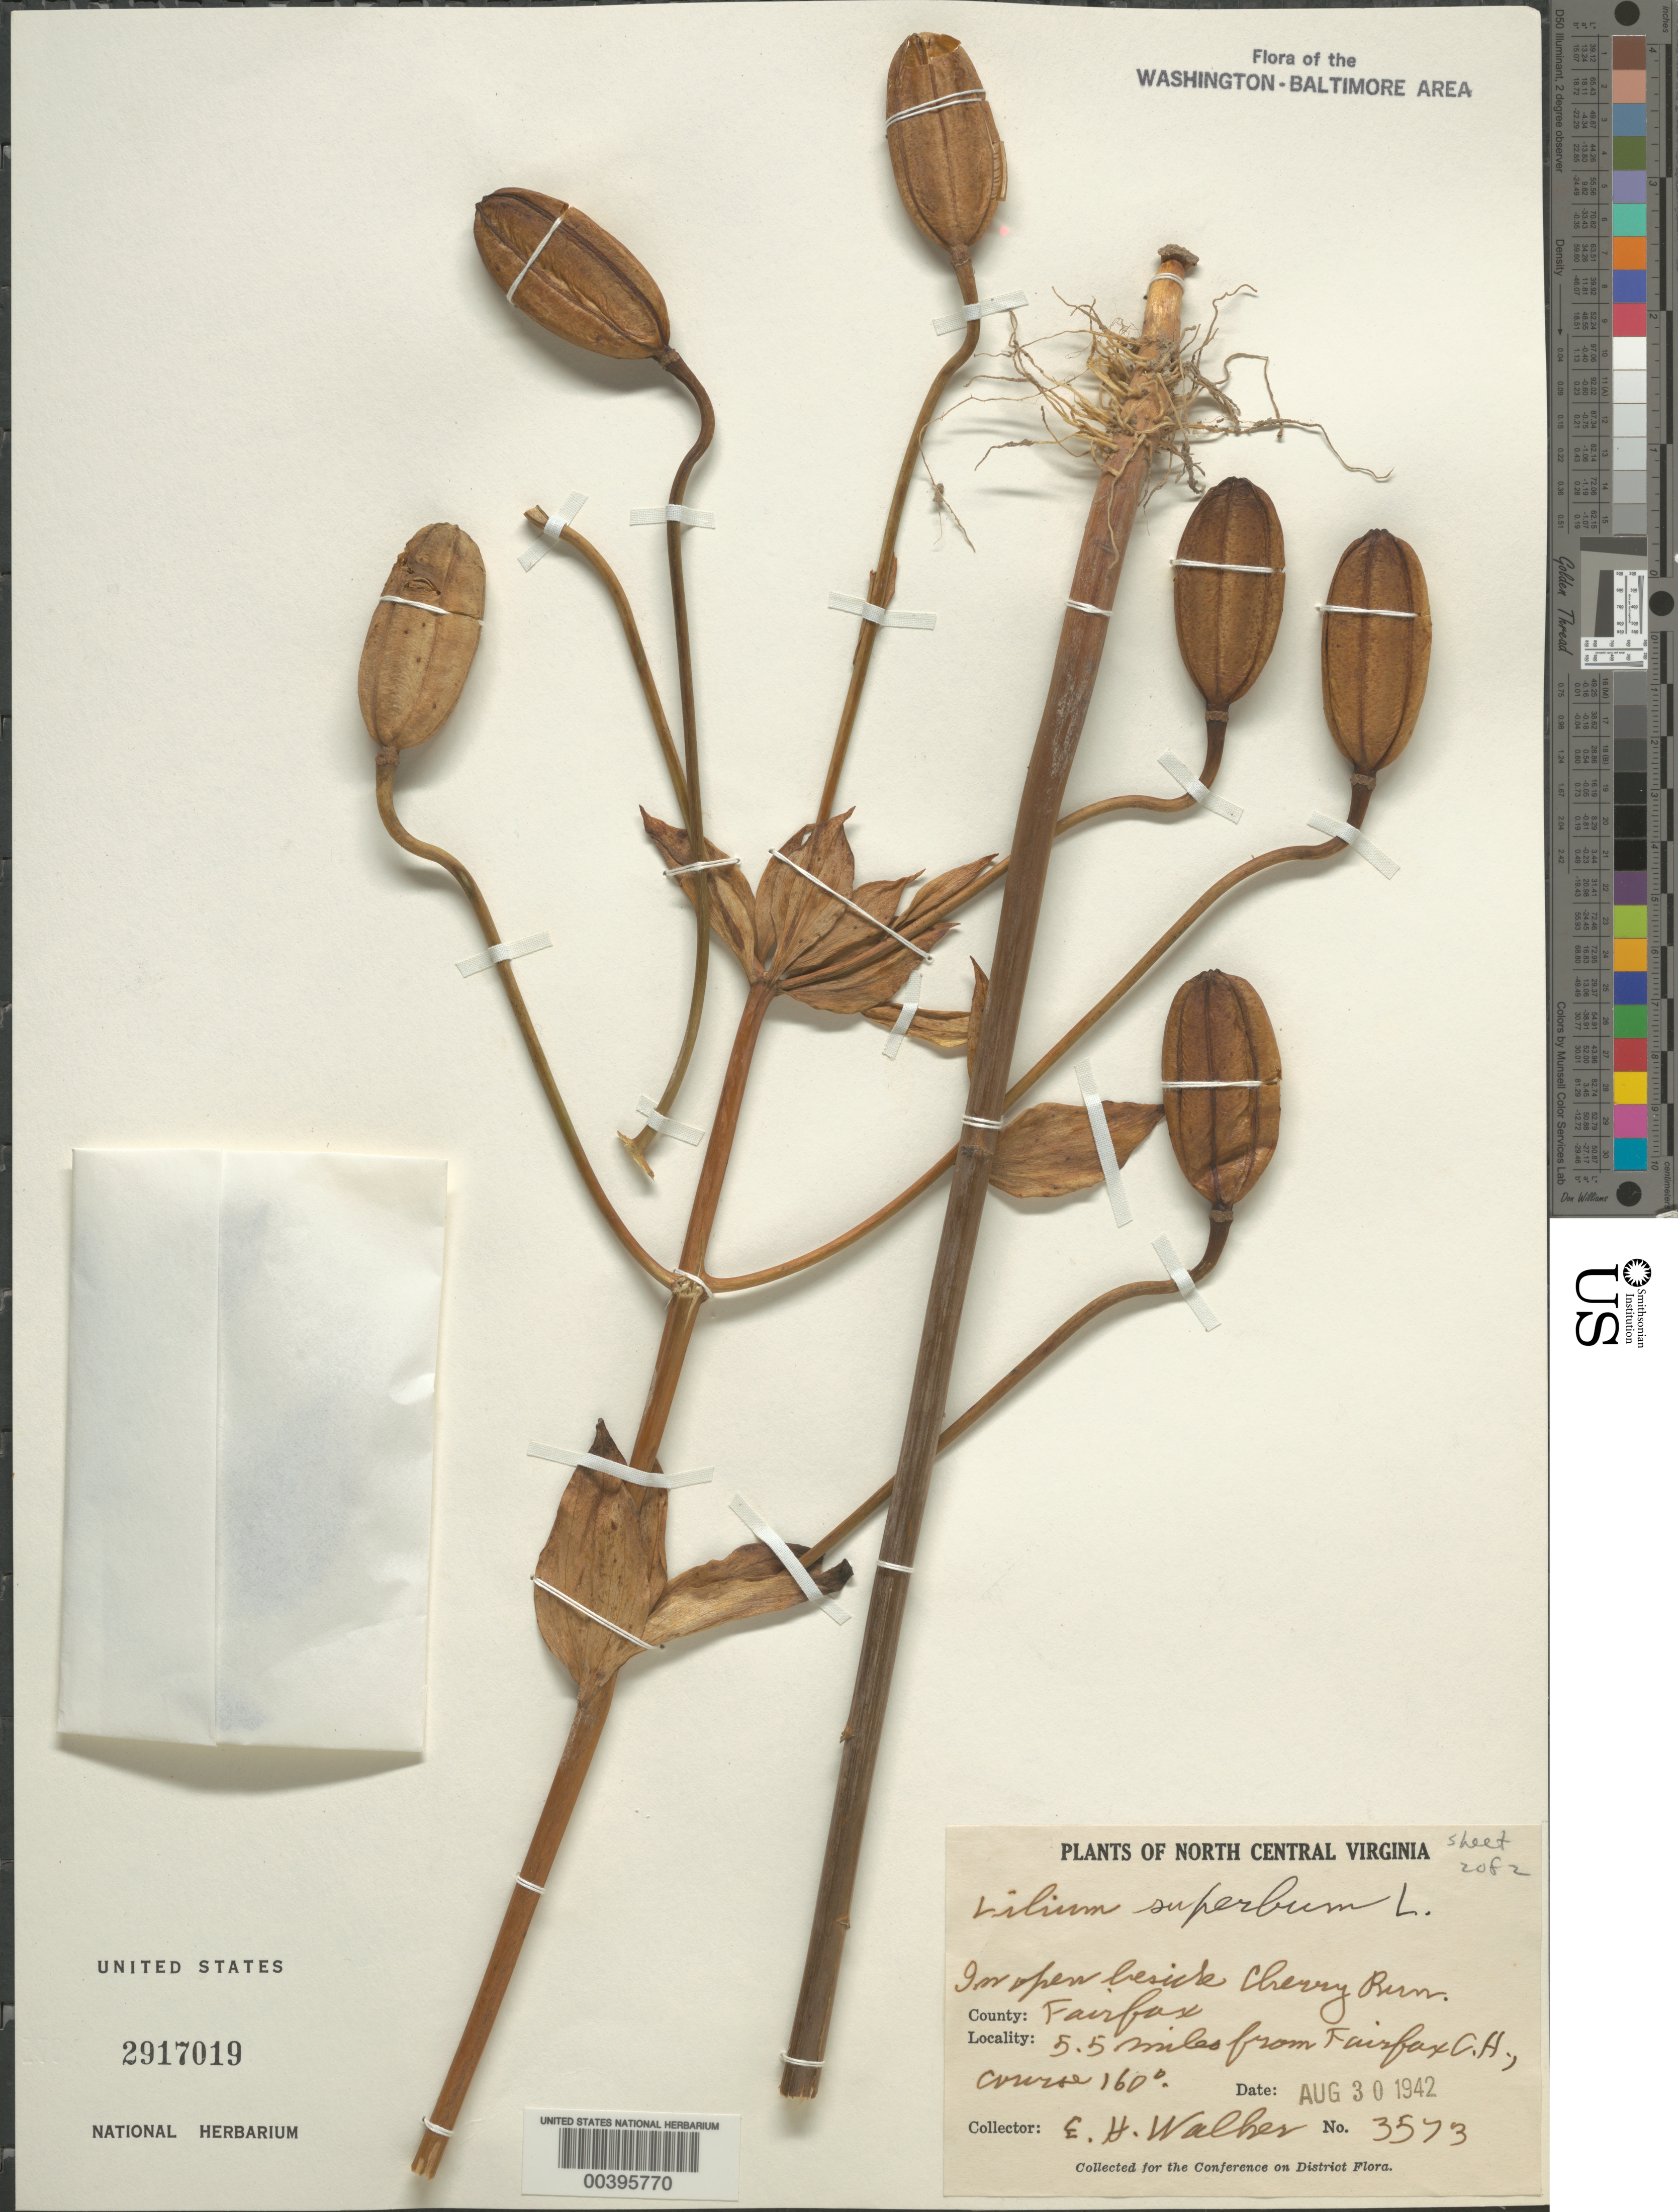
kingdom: Plantae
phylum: Tracheophyta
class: Liliopsida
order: Liliales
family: Liliaceae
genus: Lilium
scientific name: Lilium superbum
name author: L.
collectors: E. H. Walker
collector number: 3573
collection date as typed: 30 Aug 1942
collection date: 1942-08-30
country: United States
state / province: Virginia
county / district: Fairfax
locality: Cherry Run, 5.5 M from Fairfax Court House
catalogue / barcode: US 2917019